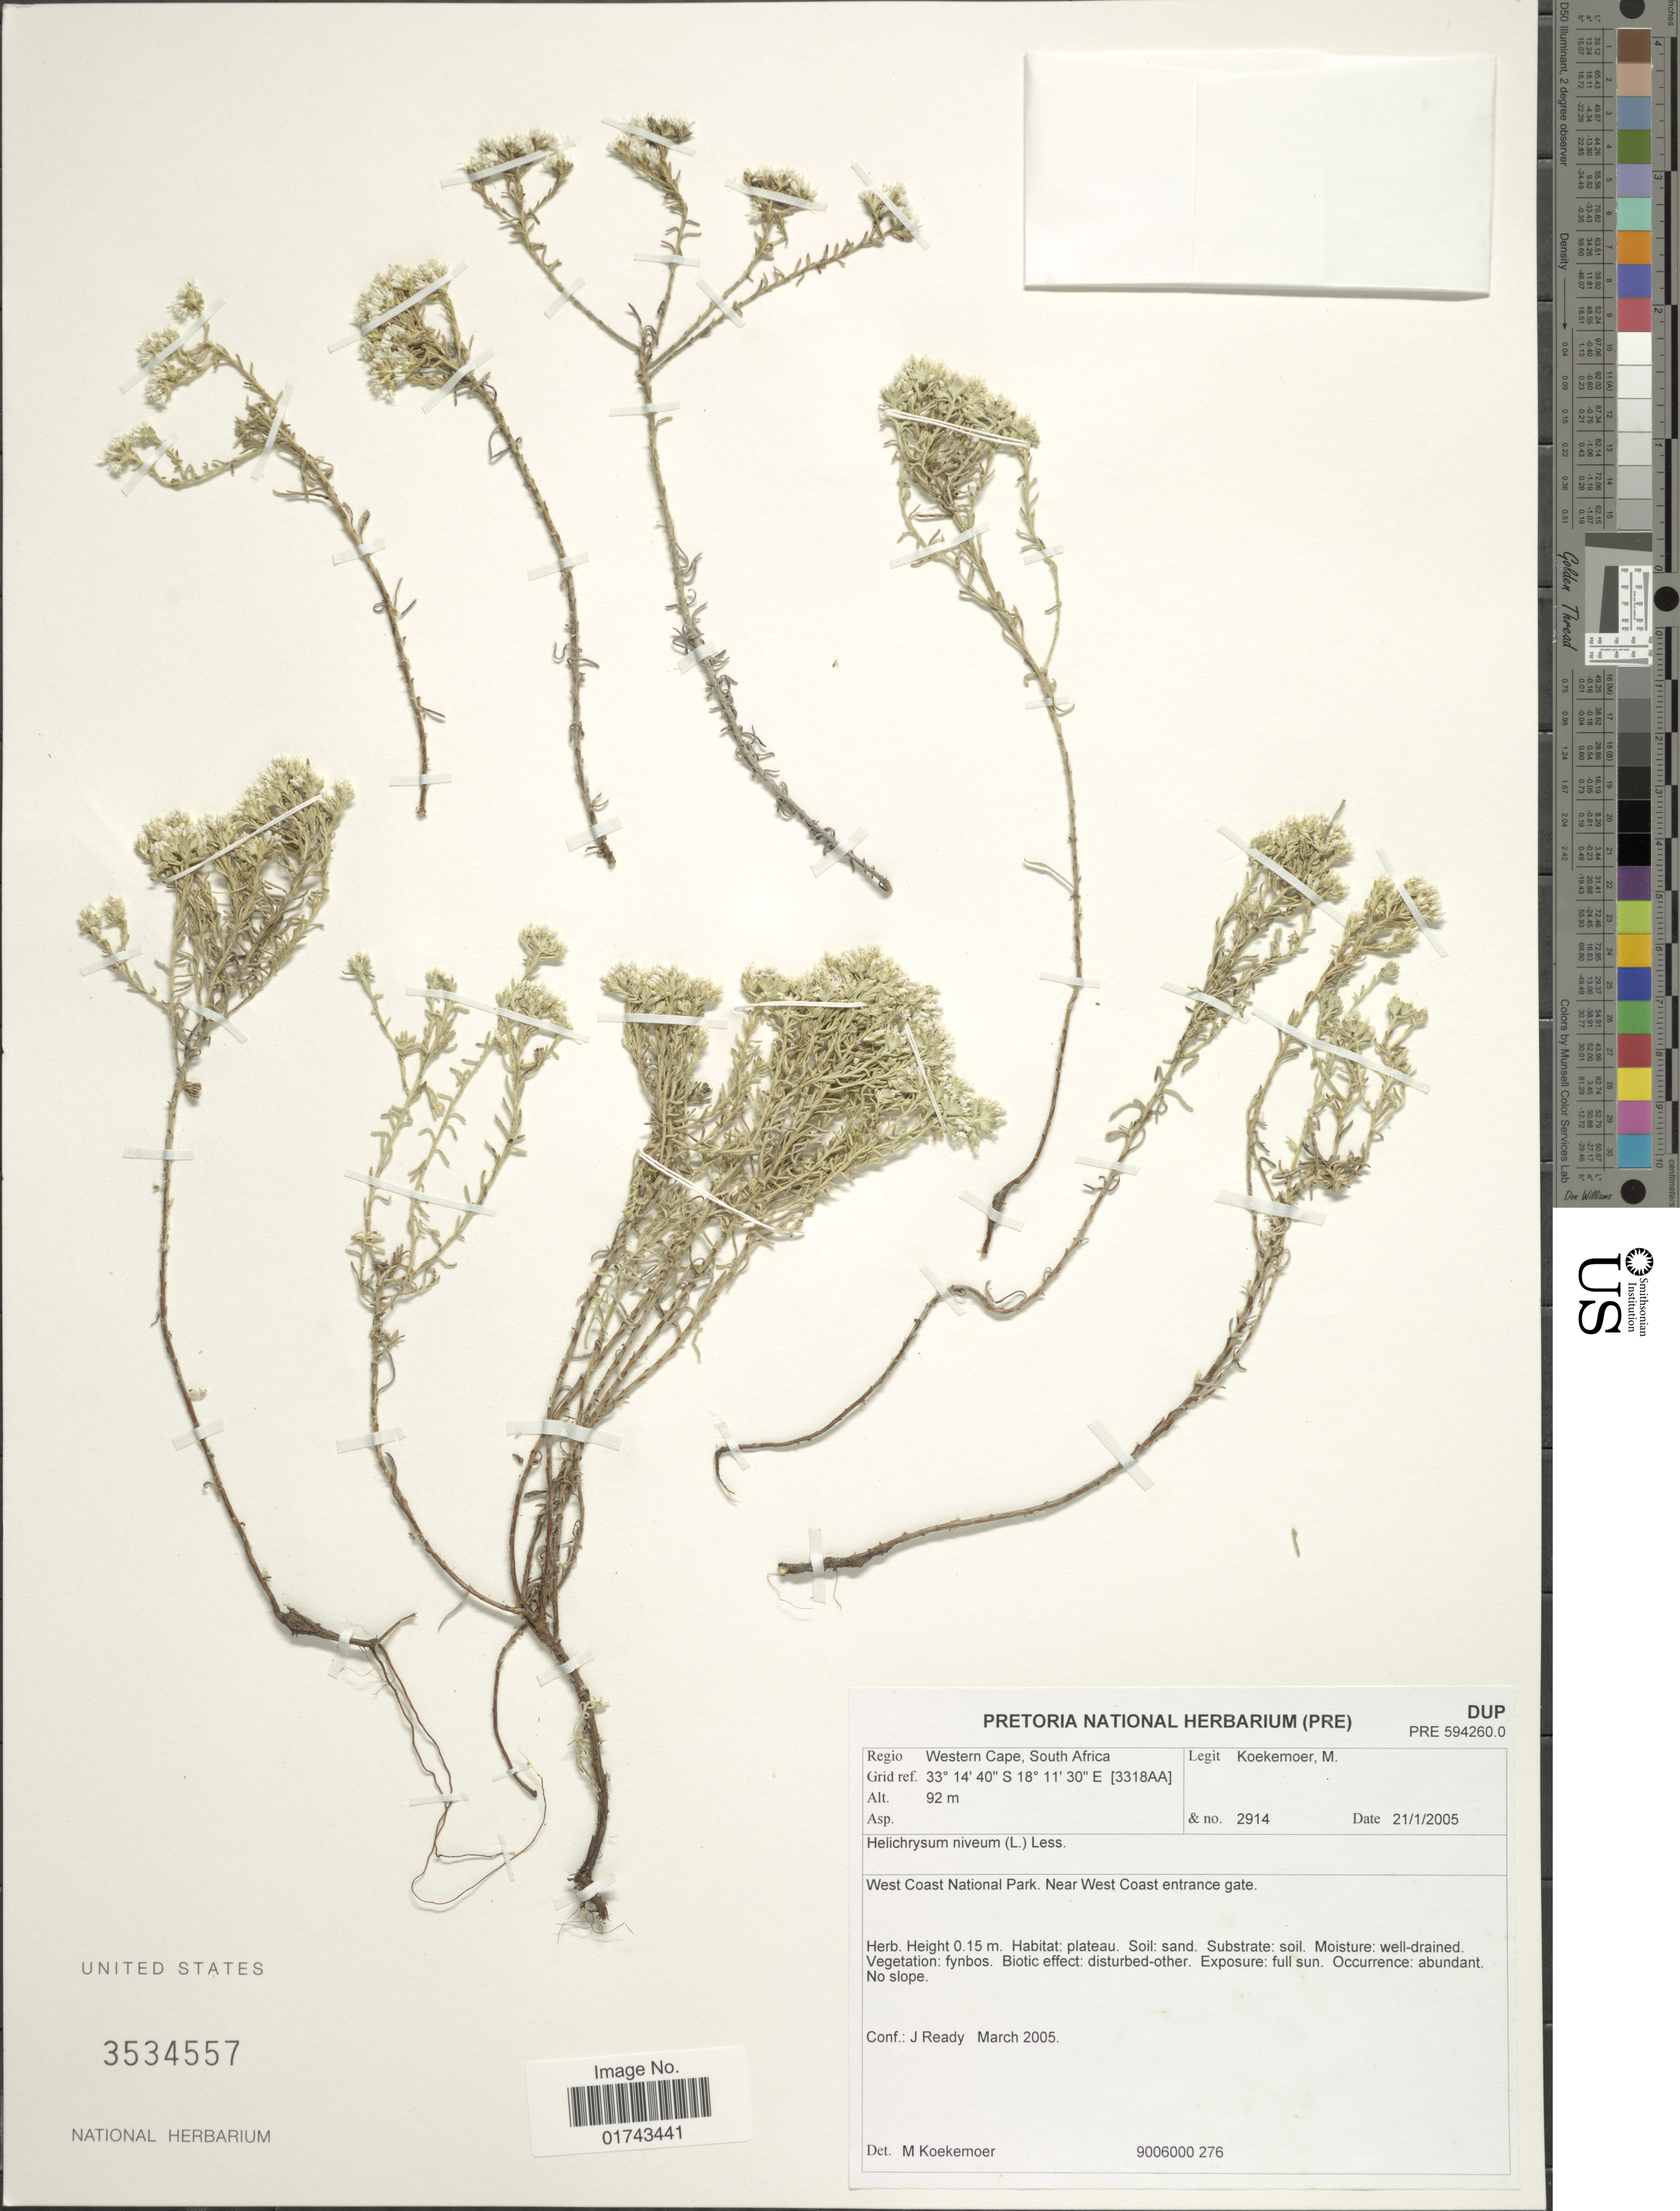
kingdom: Plantae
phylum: Tracheophyta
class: Magnoliopsida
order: Asterales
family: Asteraceae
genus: Helichrysum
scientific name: Helichrysum niveum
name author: (L.) Less.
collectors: M. Koekemoer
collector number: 2914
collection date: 2005-01-21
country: South Africa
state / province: Western Cape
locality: Regio Western Cape, South Africa, Grid ref. [3318AA], West Coast National Park, Near West Coast entrance gate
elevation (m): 92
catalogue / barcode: US 3534557